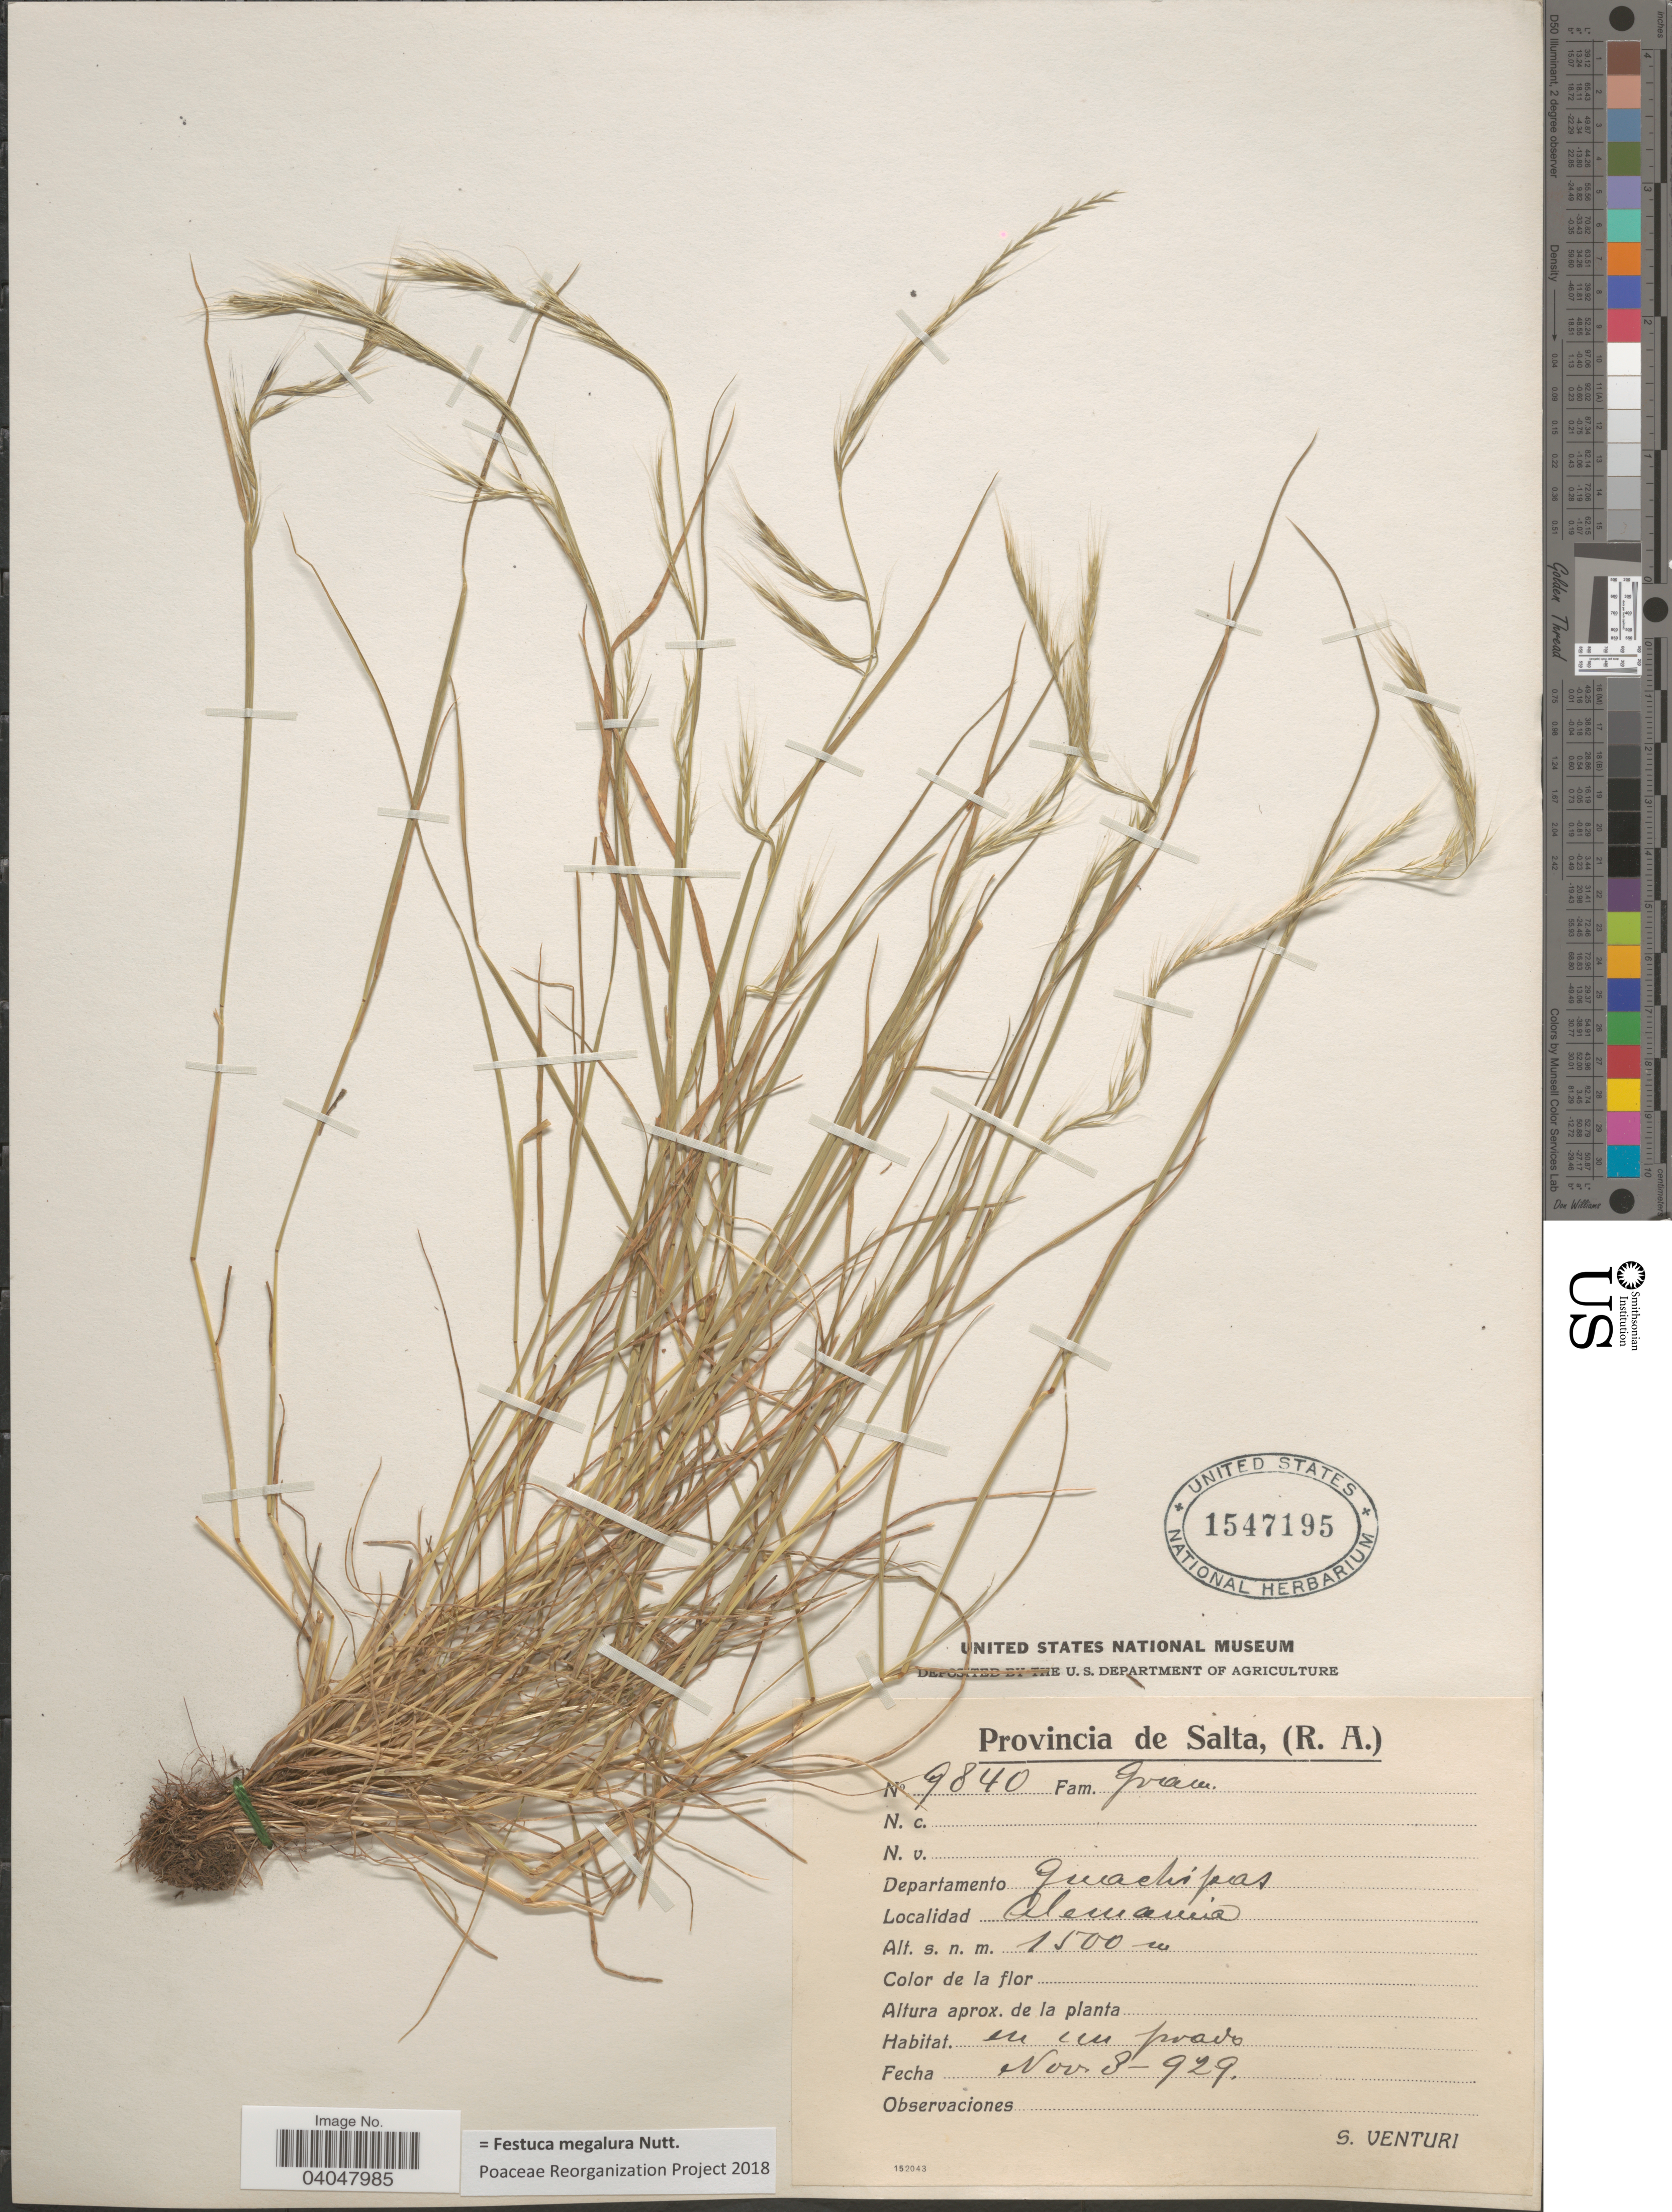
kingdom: Plantae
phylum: Tracheophyta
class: Liliopsida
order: Poales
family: Poaceae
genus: Festuca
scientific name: Festuca megalura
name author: Nutt.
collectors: S. Venturi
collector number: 9840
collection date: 1929-11-08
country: Argentina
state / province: Salta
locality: Departamento Guachipas. Alemania.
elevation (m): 1500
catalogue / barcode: US 1547195